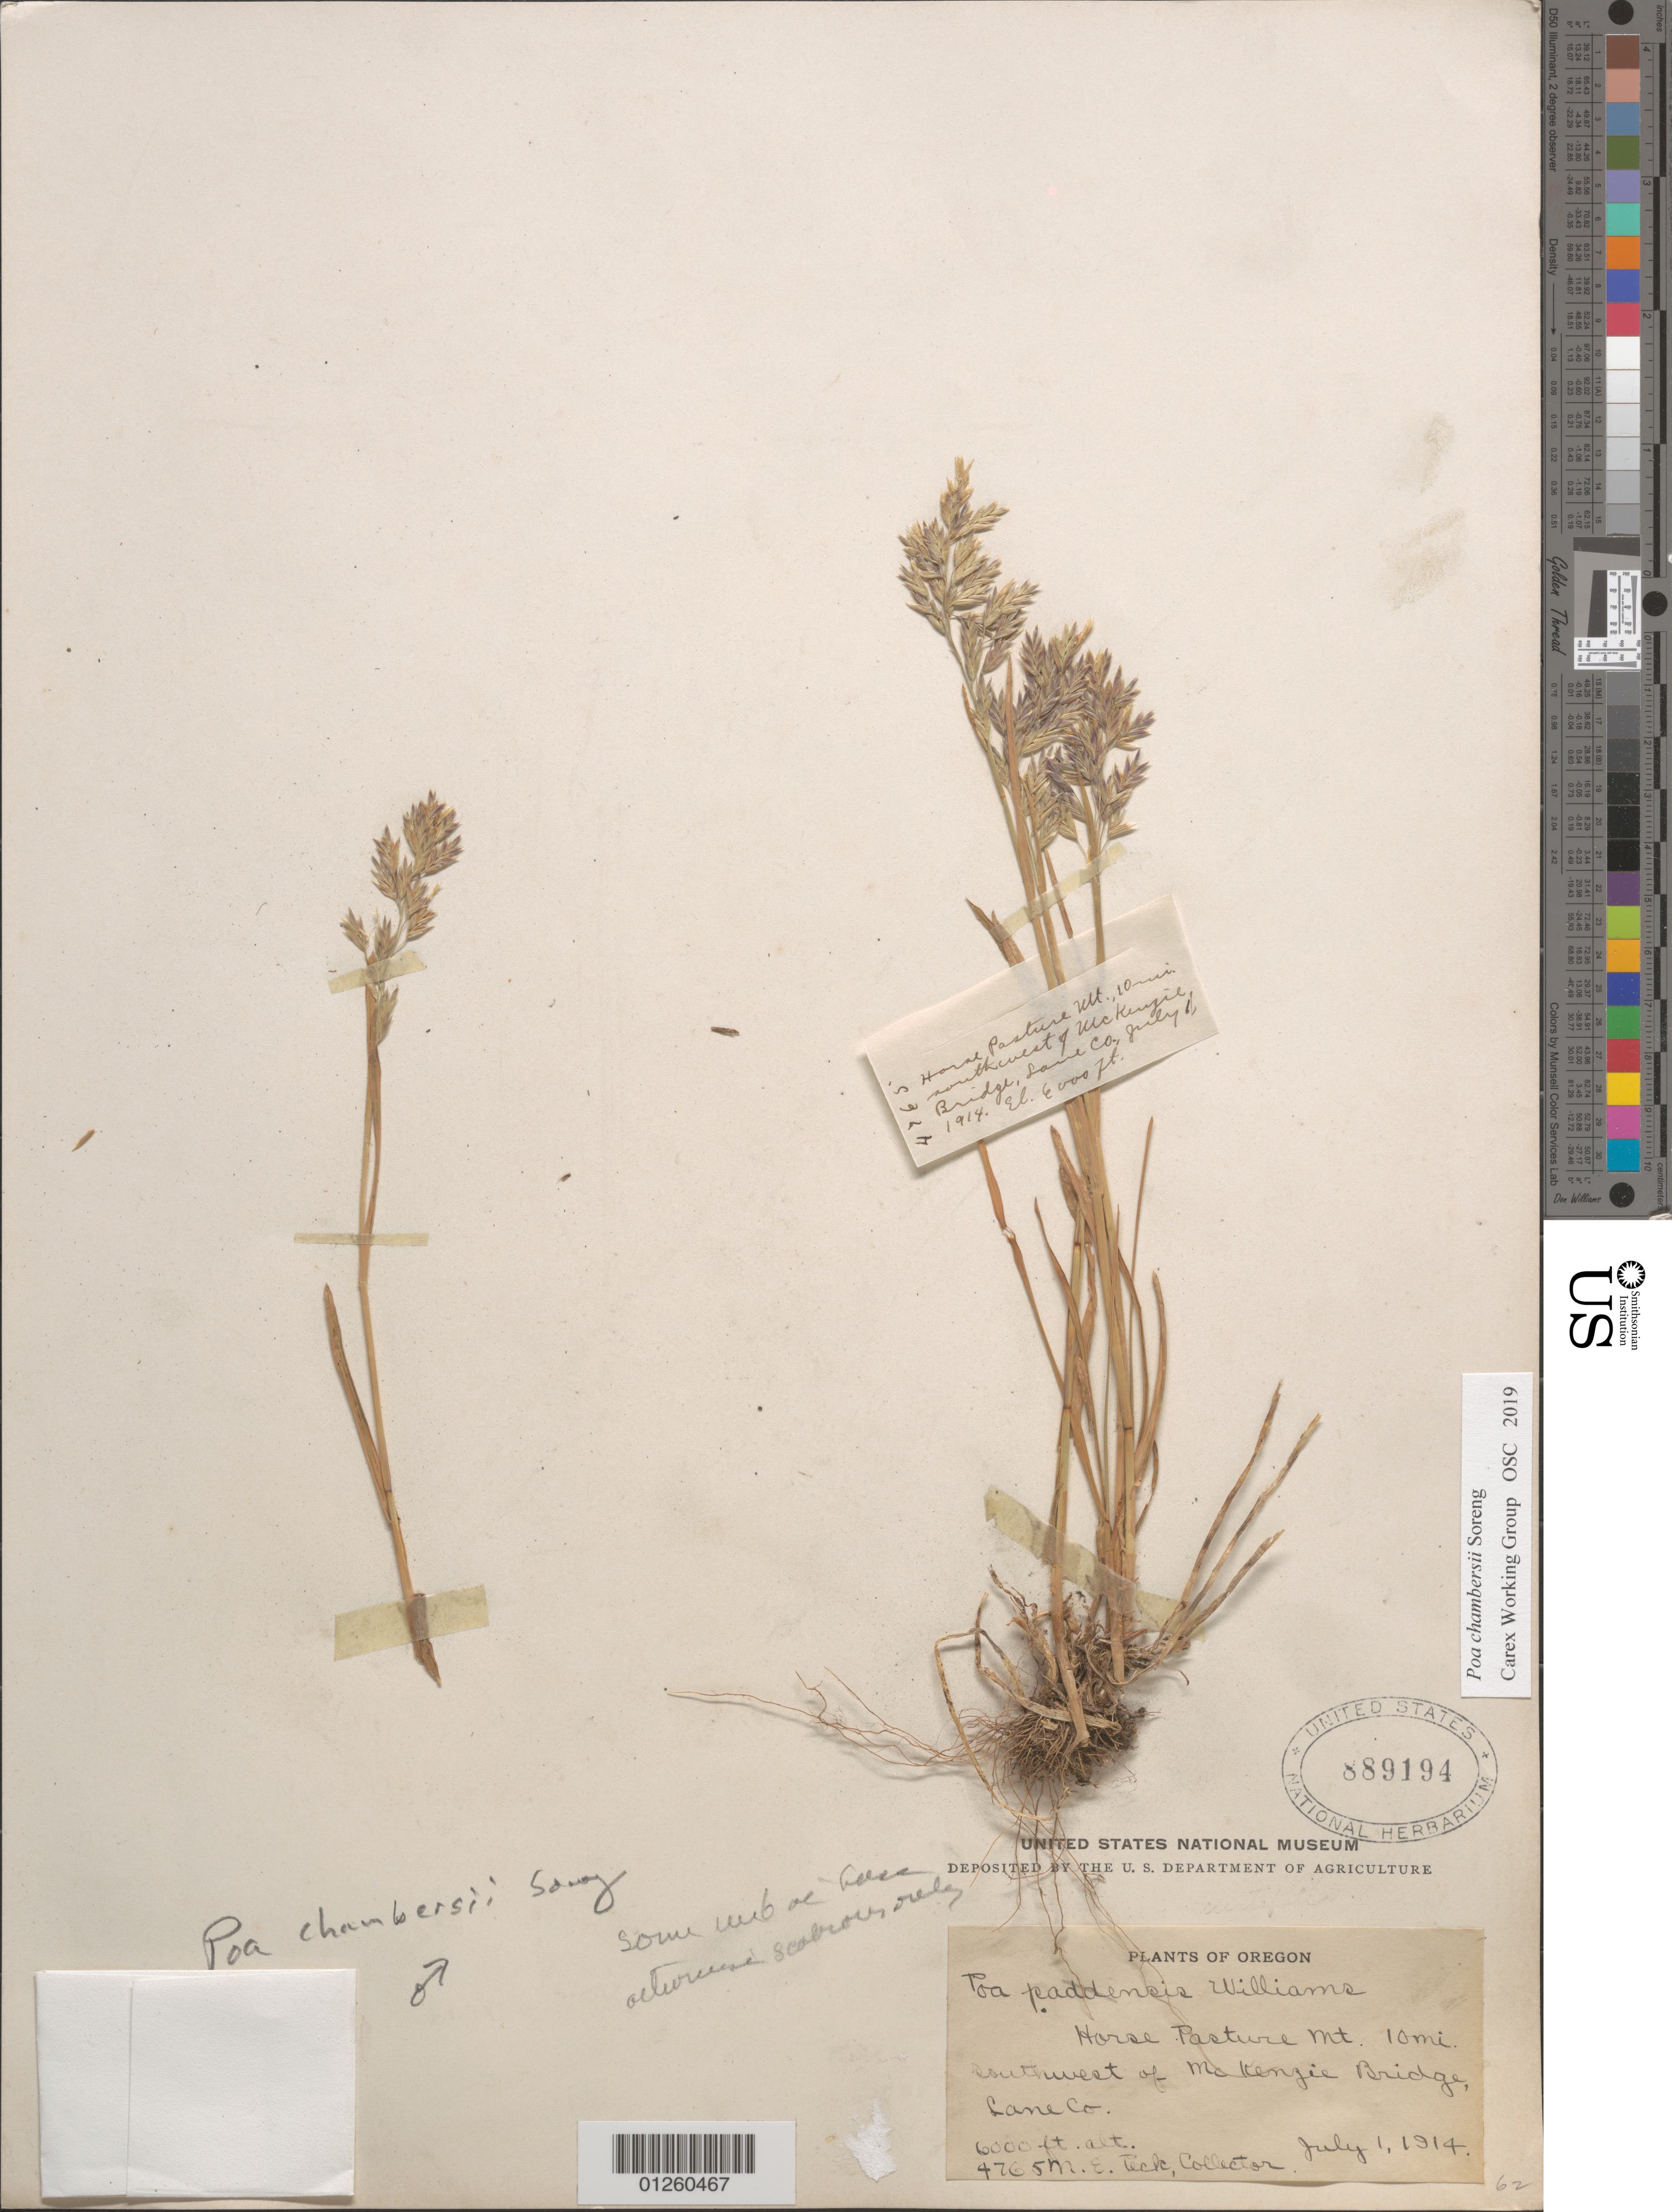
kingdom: Plantae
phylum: Tracheophyta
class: Liliopsida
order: Poales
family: Poaceae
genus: Poa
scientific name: Poa chambersii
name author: Soreng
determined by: Soreng, Robert J., Research Associate (BOT), Smithsonian Institution - National Museum of Natural History (UNITED STATES)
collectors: M. E. Peck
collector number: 4765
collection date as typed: July 1, 1914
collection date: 1914-07-01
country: United States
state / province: Oregon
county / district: Lane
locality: Horse Pasture Mt. 10 mi. southwest of McKenzie Bridge.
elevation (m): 1829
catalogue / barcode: US 889194